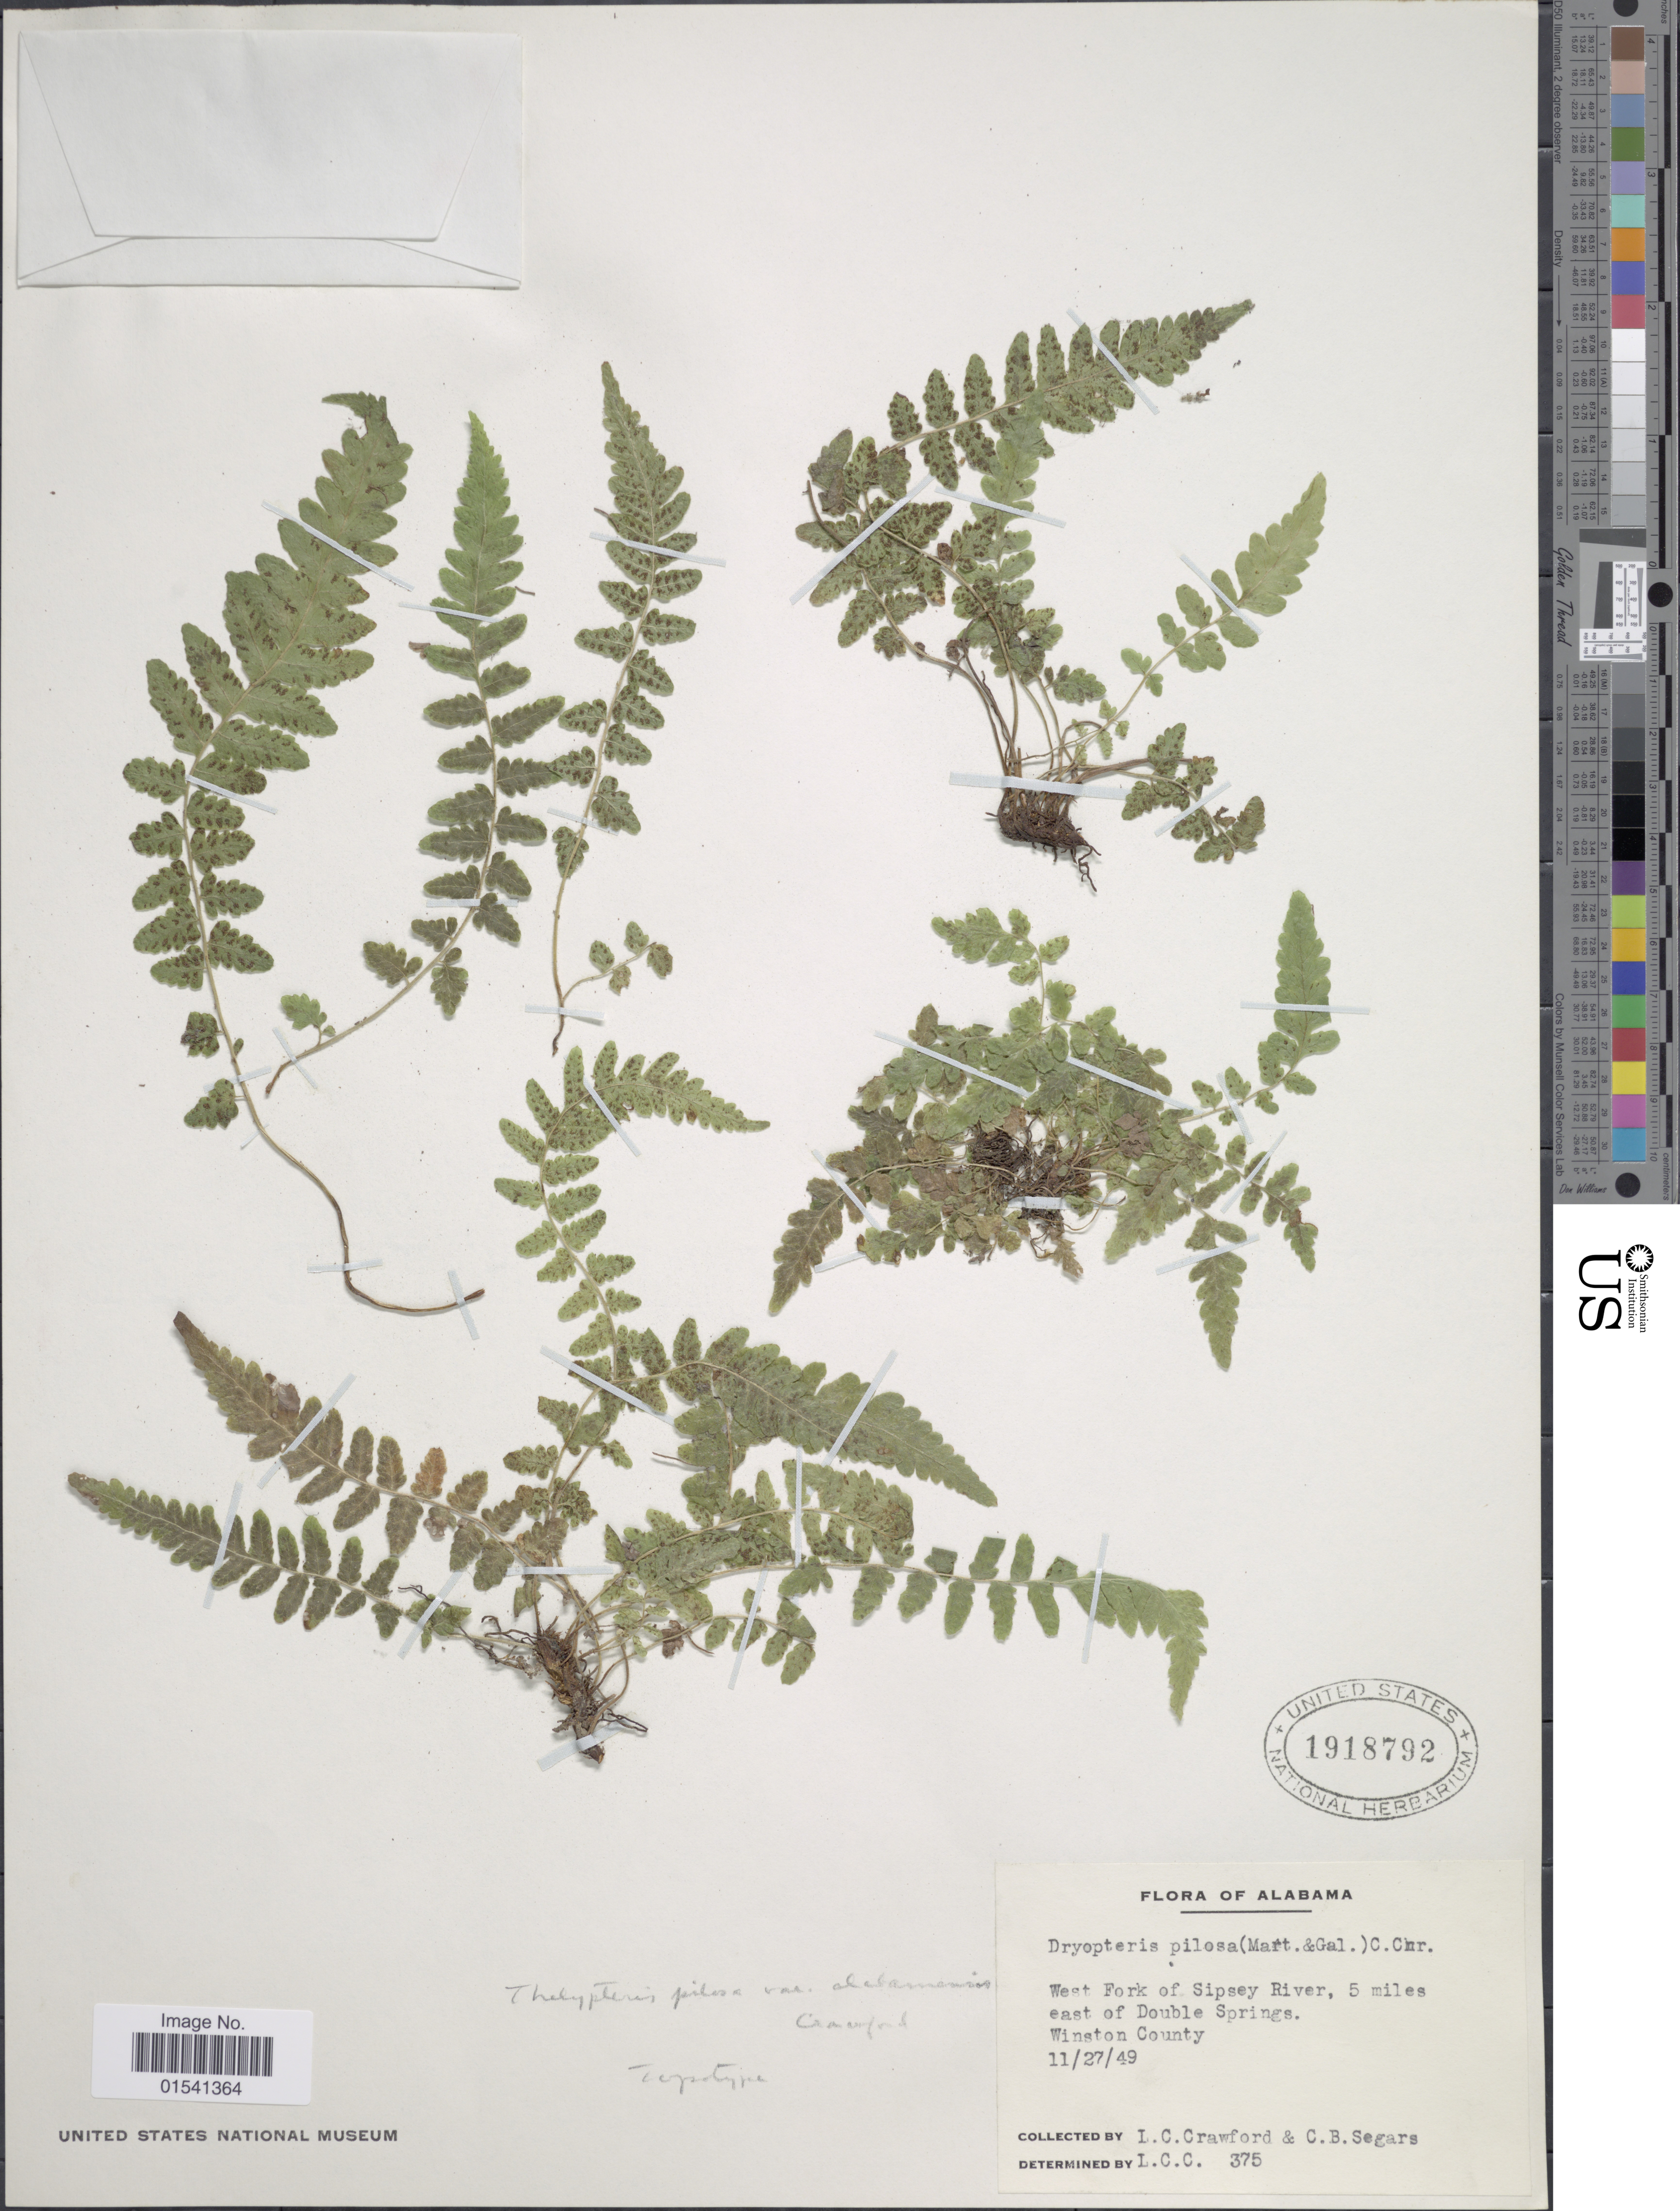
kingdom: Plantae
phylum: Tracheophyta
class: Polypodiopsida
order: Polypodiales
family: Thelypteridaceae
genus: Stegnogramma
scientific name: Stegnogramma pilosa var. alabamensis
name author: (Crawford) K. Iwats.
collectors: L. Crawford & C. Segars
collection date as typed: Transcribed d/m/y: 27/11/49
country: United States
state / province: Alabama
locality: West Fork of Sipsey River, 5 miles east of Double Springs. Winston County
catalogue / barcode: US 1918792